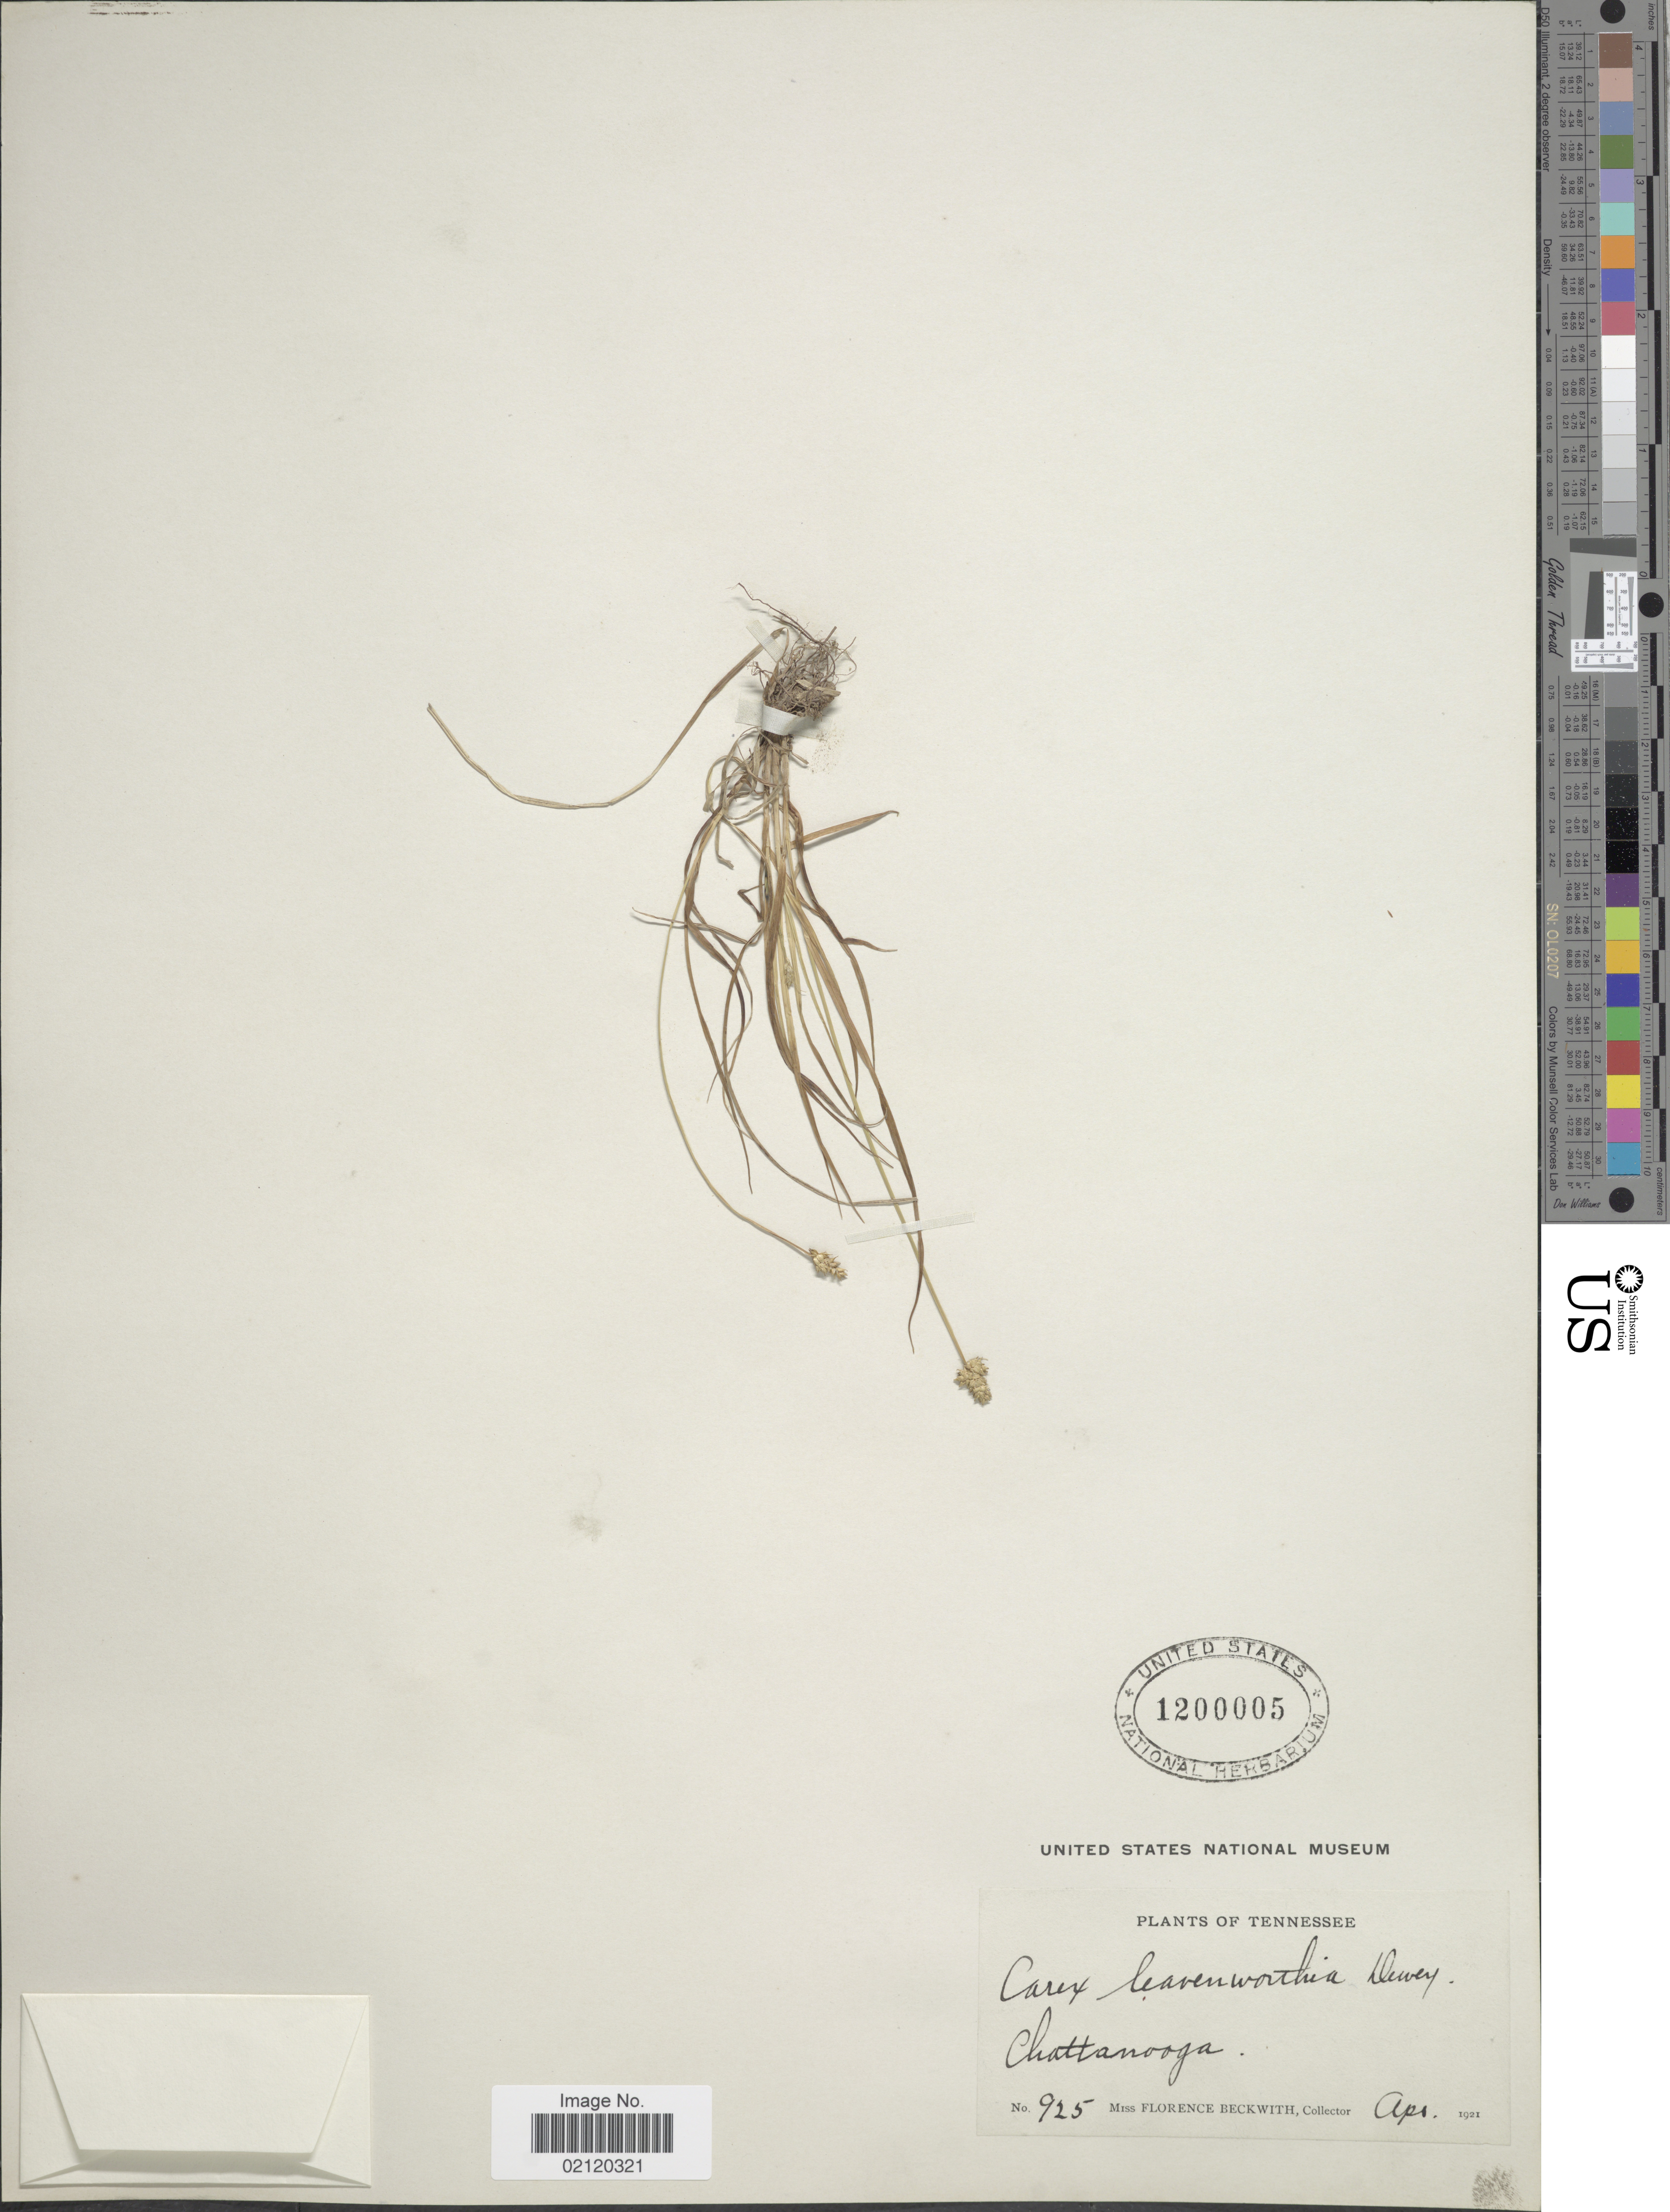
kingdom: Plantae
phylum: Tracheophyta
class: Liliopsida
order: Poales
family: Cyperaceae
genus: Carex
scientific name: Carex leavenworthii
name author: Dewey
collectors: F. Beckwith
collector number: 925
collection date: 1921-04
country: United States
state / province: Tennessee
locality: Chattanooga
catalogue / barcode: US 1200005